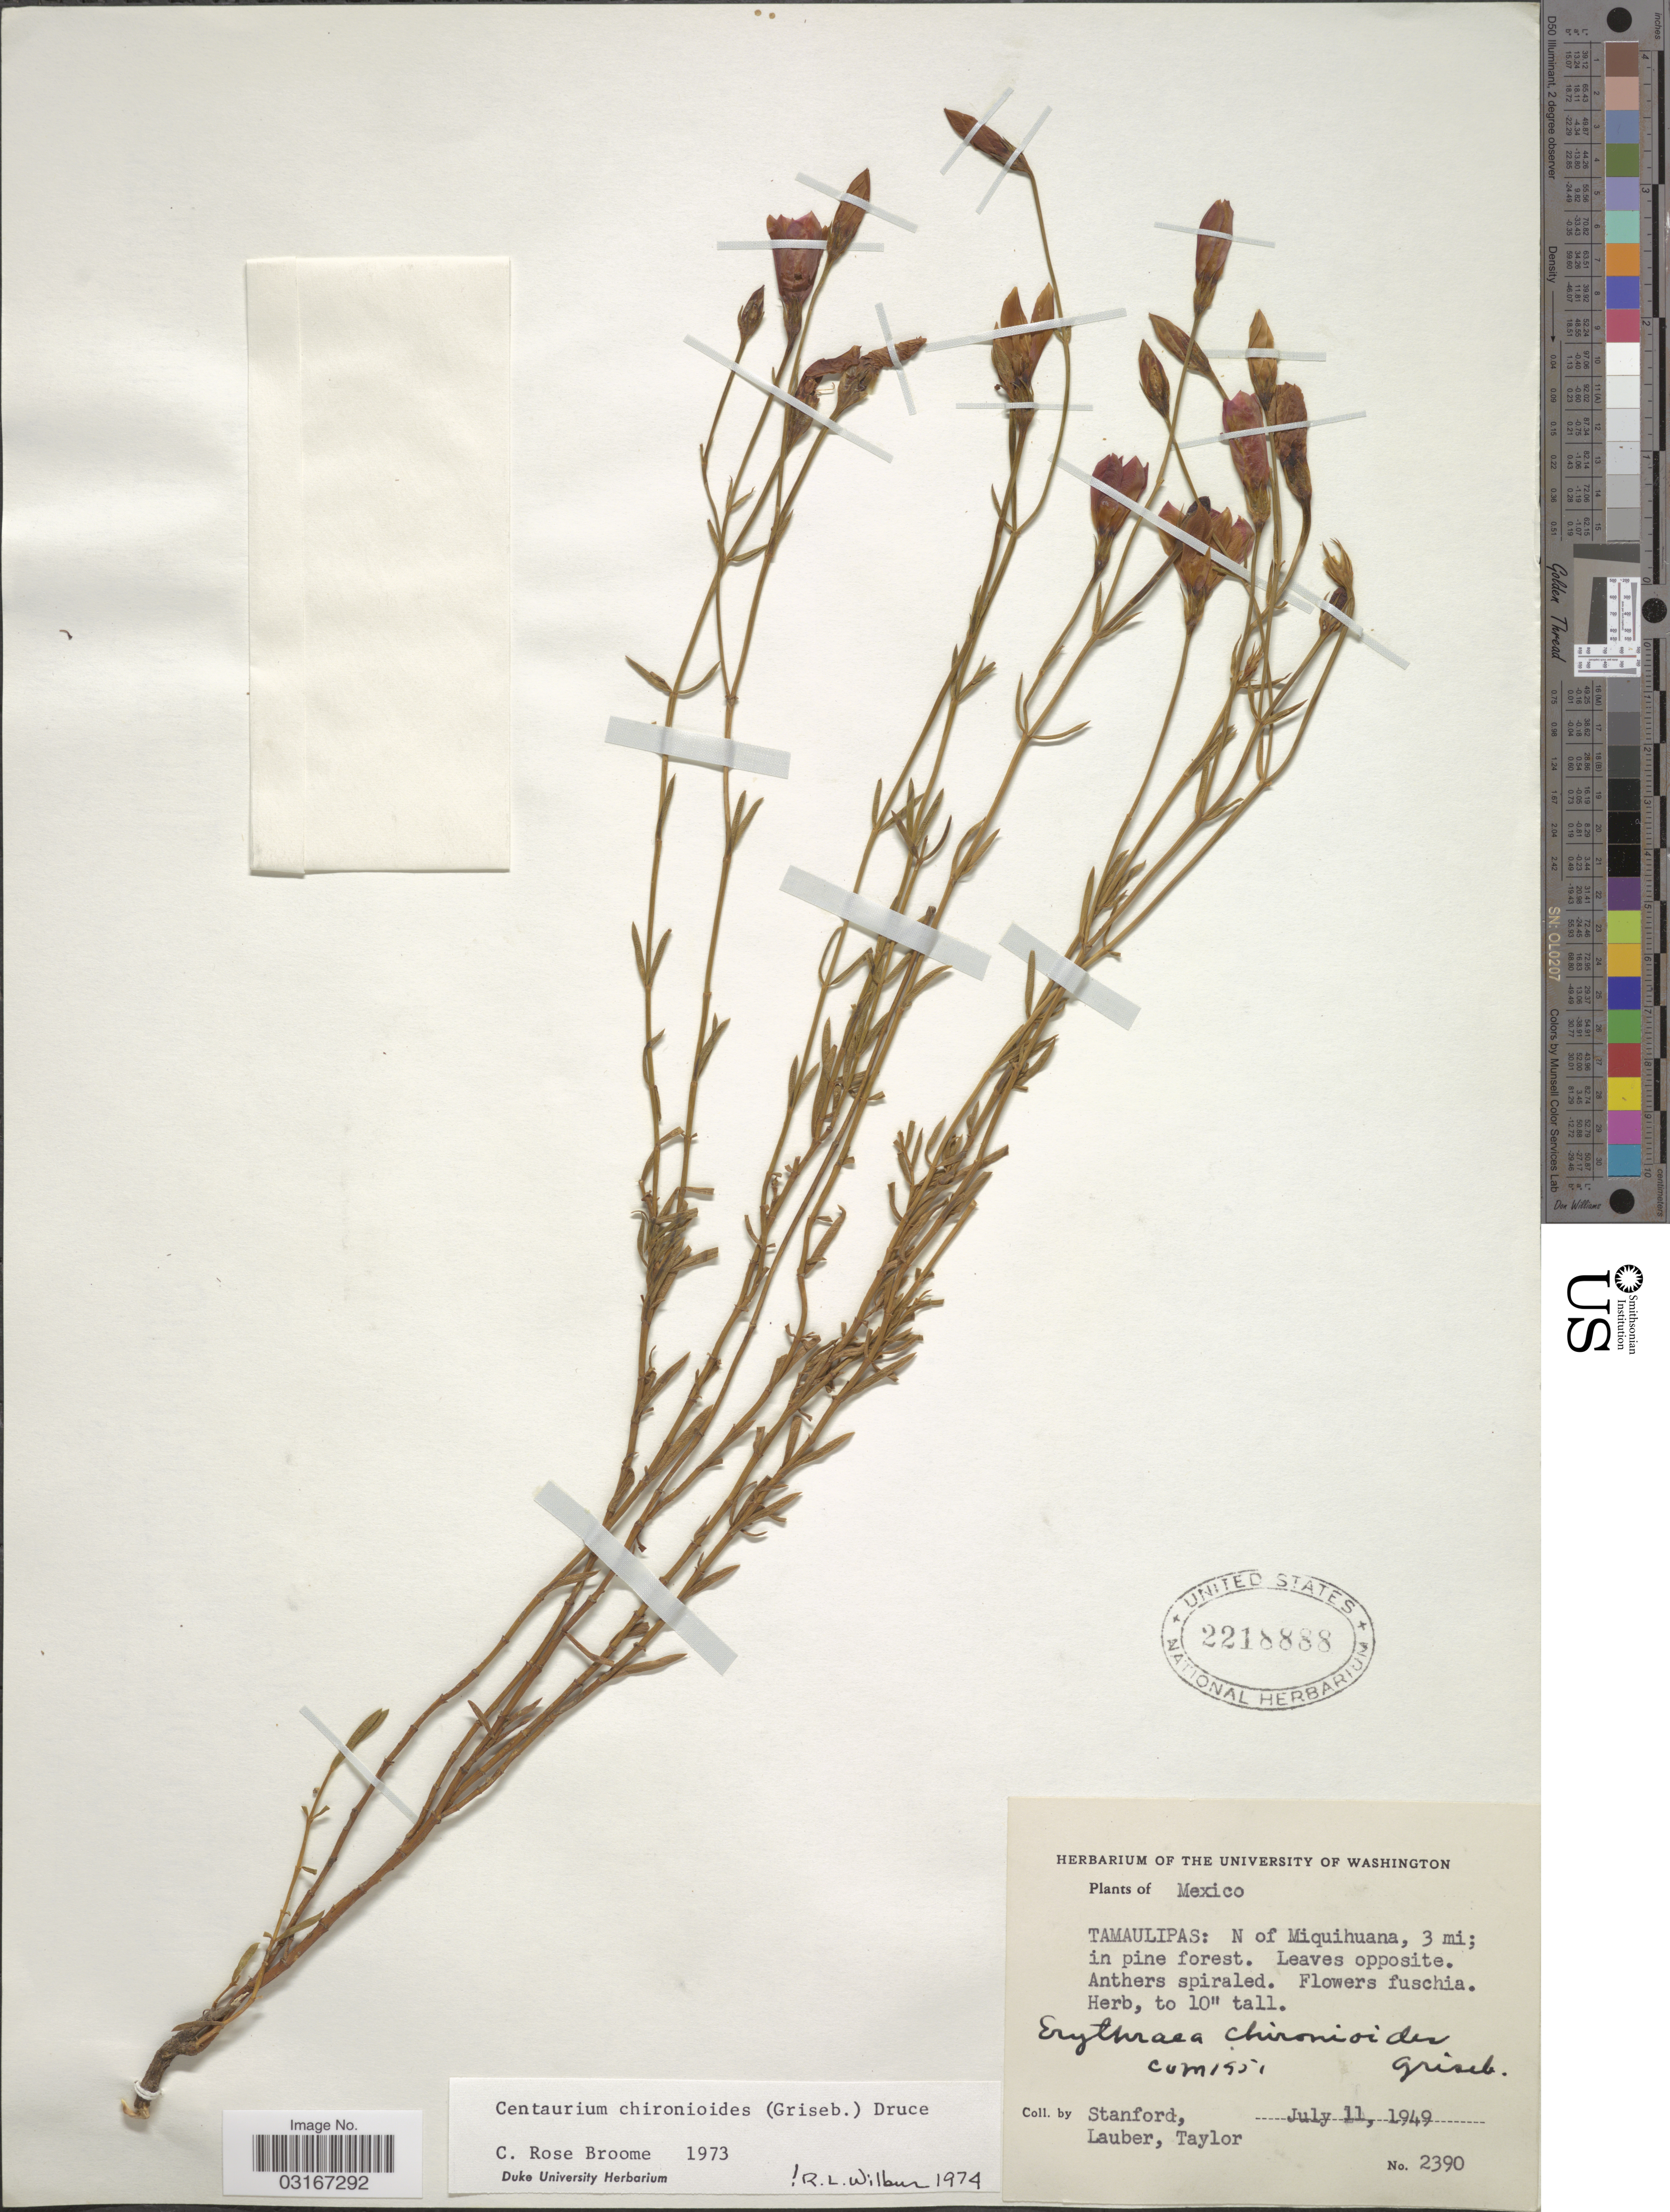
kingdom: Plantae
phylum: Tracheophyta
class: Magnoliopsida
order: Gentianales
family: Gentianaceae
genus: Centaurium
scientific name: Centaurium chironioides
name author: (Griseb.) Druce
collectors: -. Stanford, -. Lauber & -. Taylor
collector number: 2390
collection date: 1949-07-11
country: Mexico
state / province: Tamaulipas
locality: N of Miquihuana, 3 mi; in pine forest.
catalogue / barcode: US 2218888